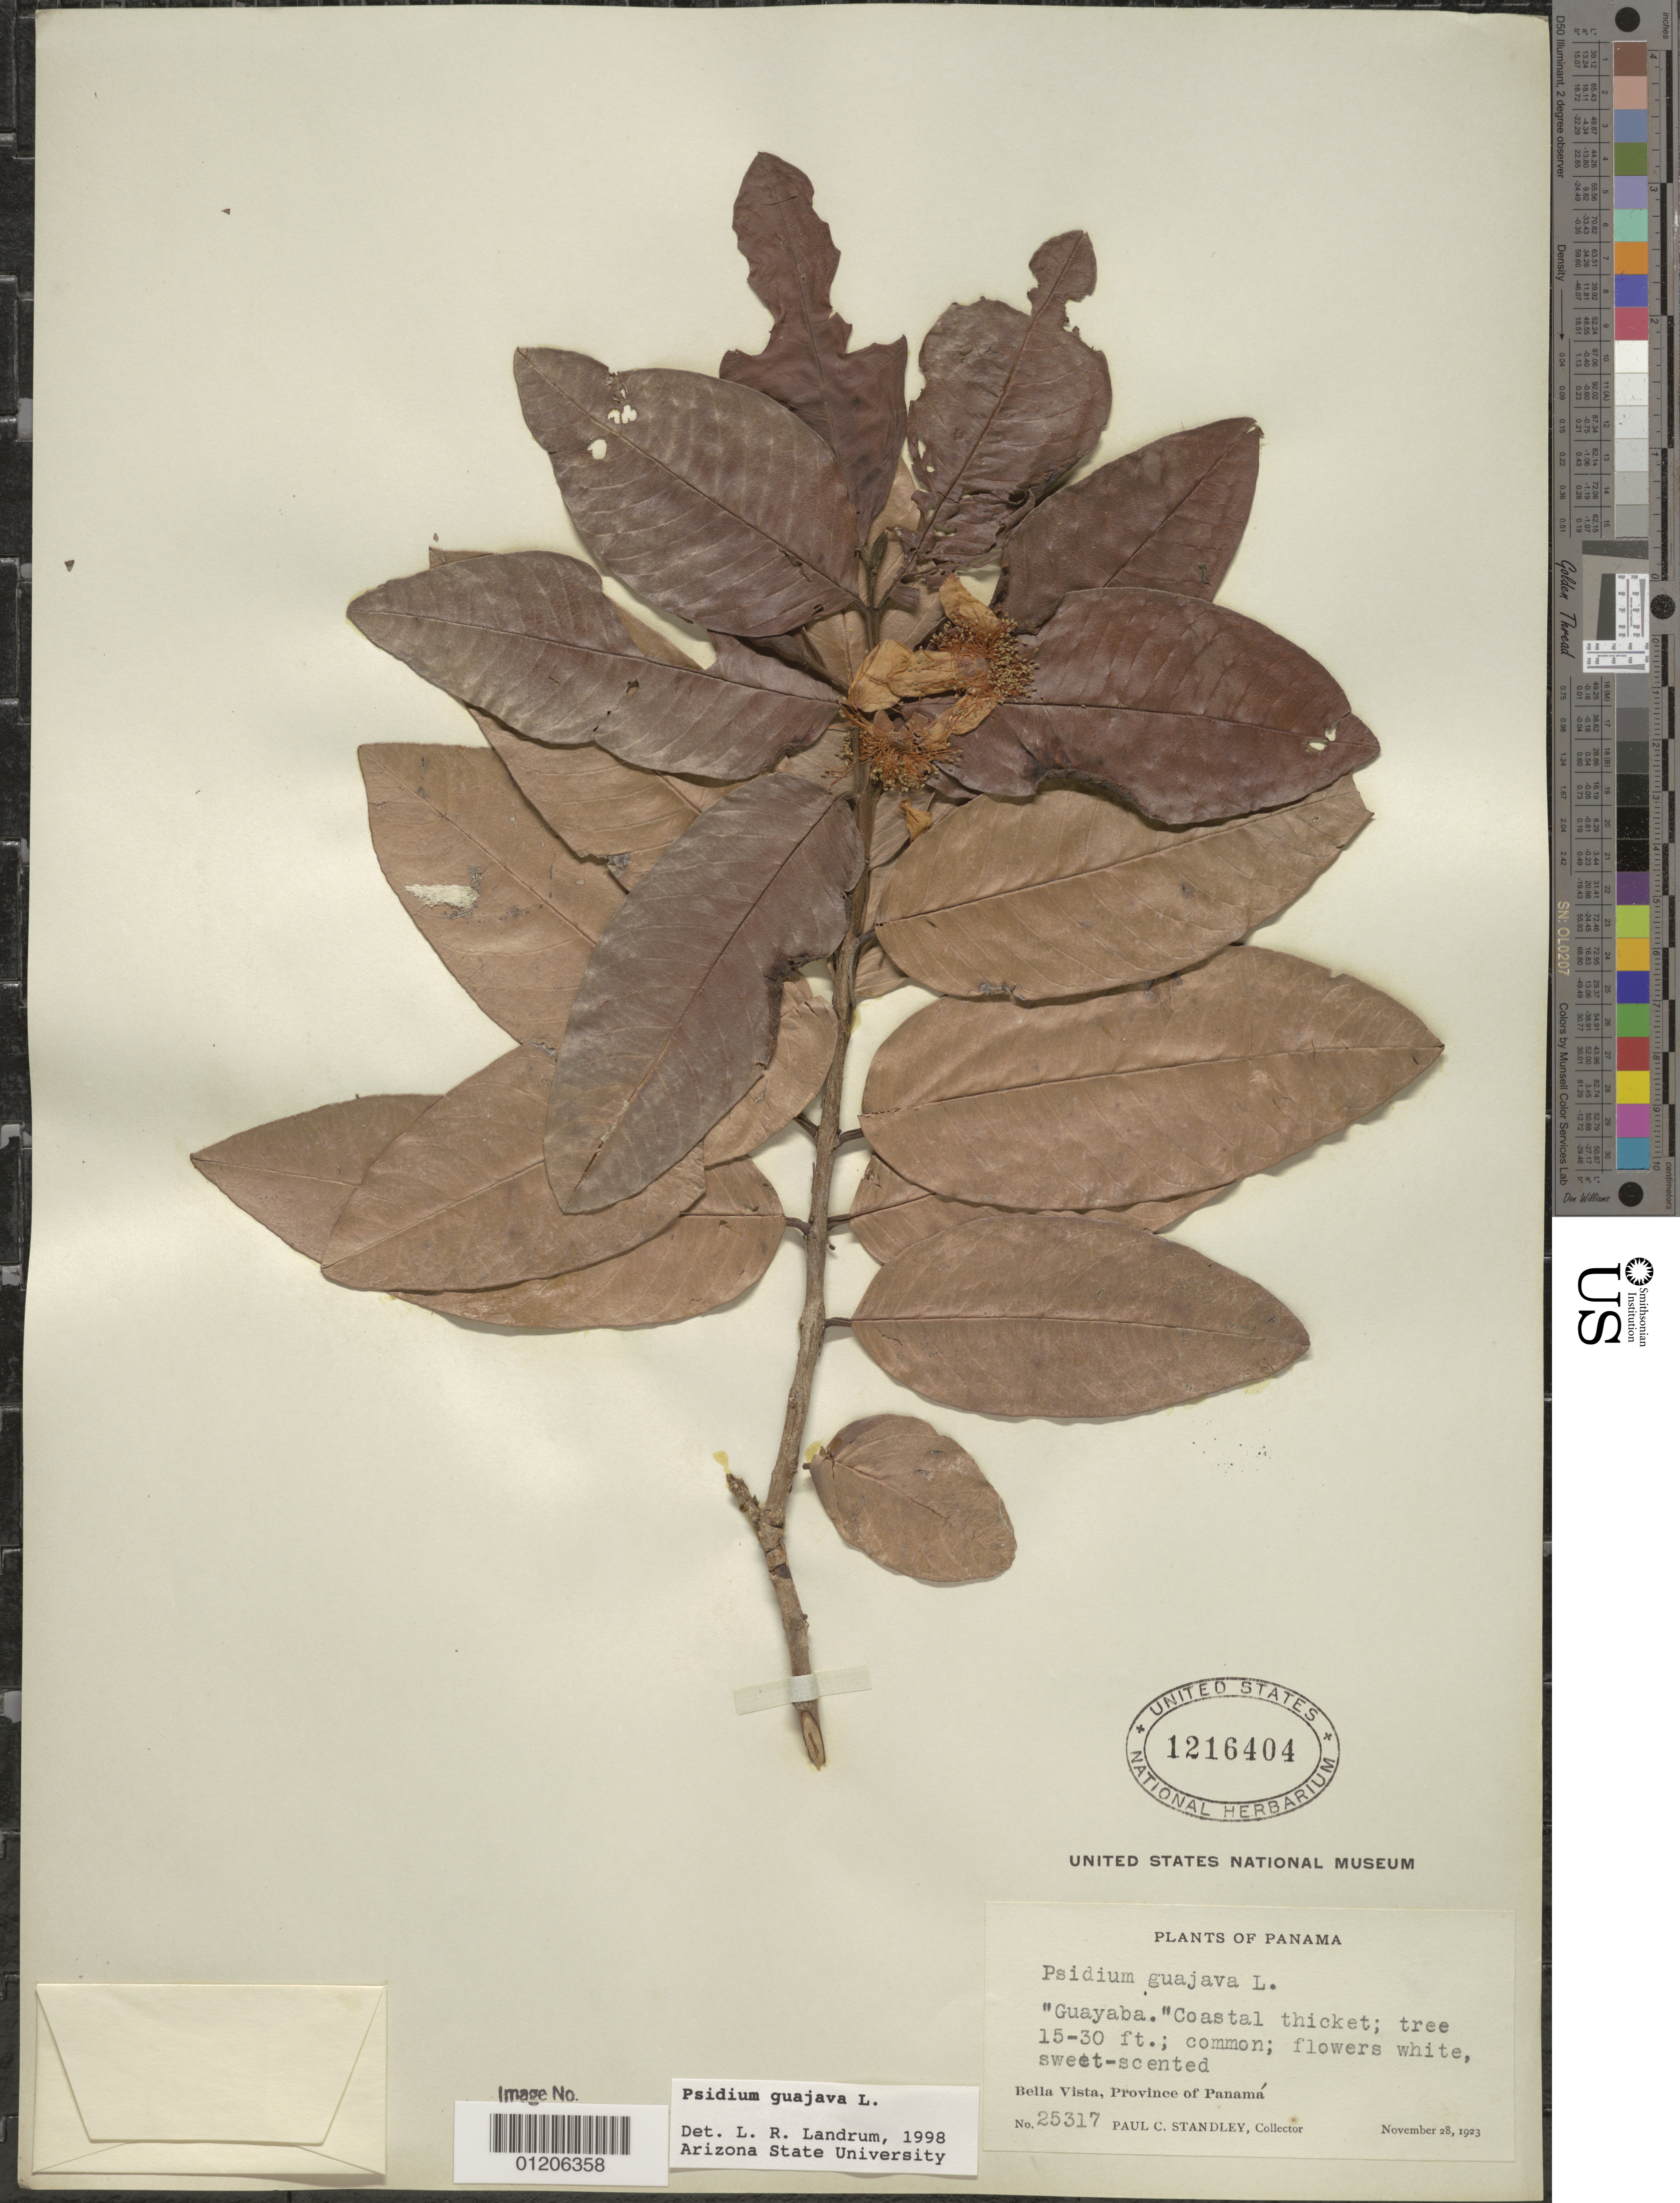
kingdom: Plantae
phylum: Tracheophyta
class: Magnoliopsida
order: Myrtales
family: Myrtaceae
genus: Psidium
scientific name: Psidium guajava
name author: L.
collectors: P. C. Standley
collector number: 25317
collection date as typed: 28 Nov 1923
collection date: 1923-11-28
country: Panama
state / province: Panamá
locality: Bella Vista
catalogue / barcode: US 1216404